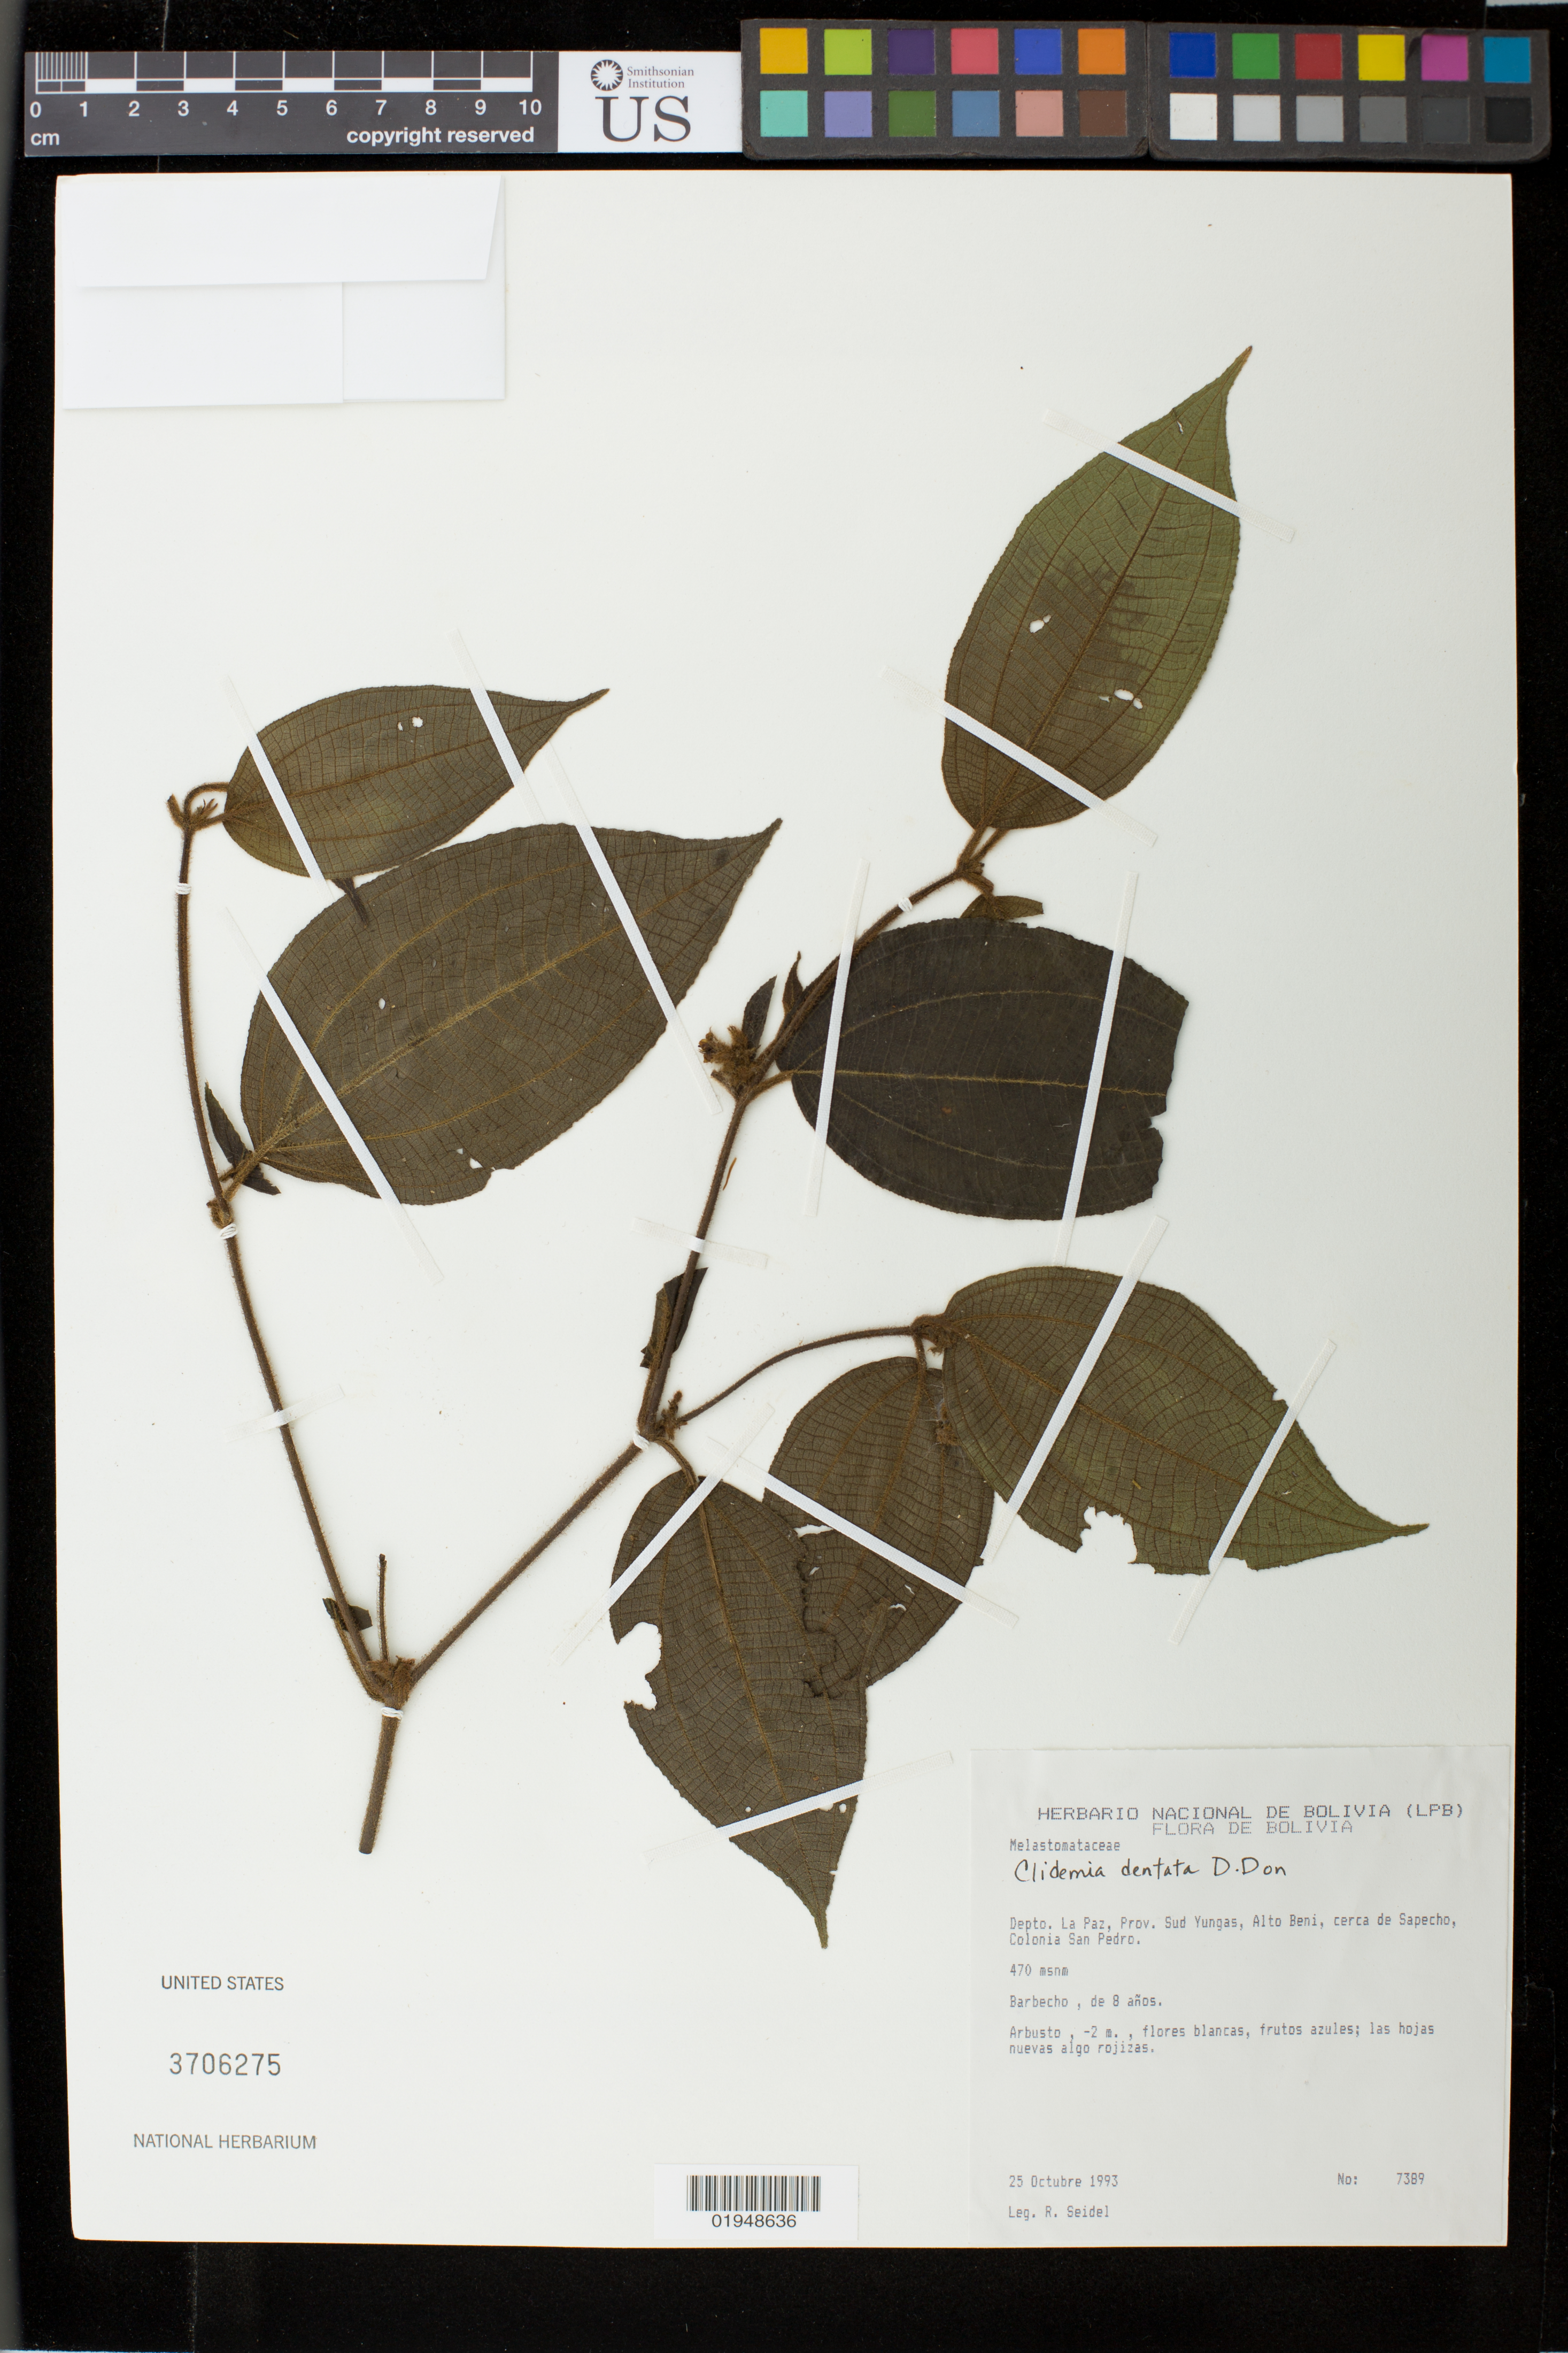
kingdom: Plantae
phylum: Tracheophyta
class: Magnoliopsida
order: Myrtales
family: Melastomataceae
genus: Clidemia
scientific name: Clidemia dentata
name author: D. Don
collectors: R. Seidel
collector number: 7389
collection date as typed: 25 Octubre 1993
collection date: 1993-10-25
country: Bolivia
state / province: La Paz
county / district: Sud Yungas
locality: Alto Beni, cerca de Sapecho, Colonia San Pedro.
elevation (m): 470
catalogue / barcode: US 3706275